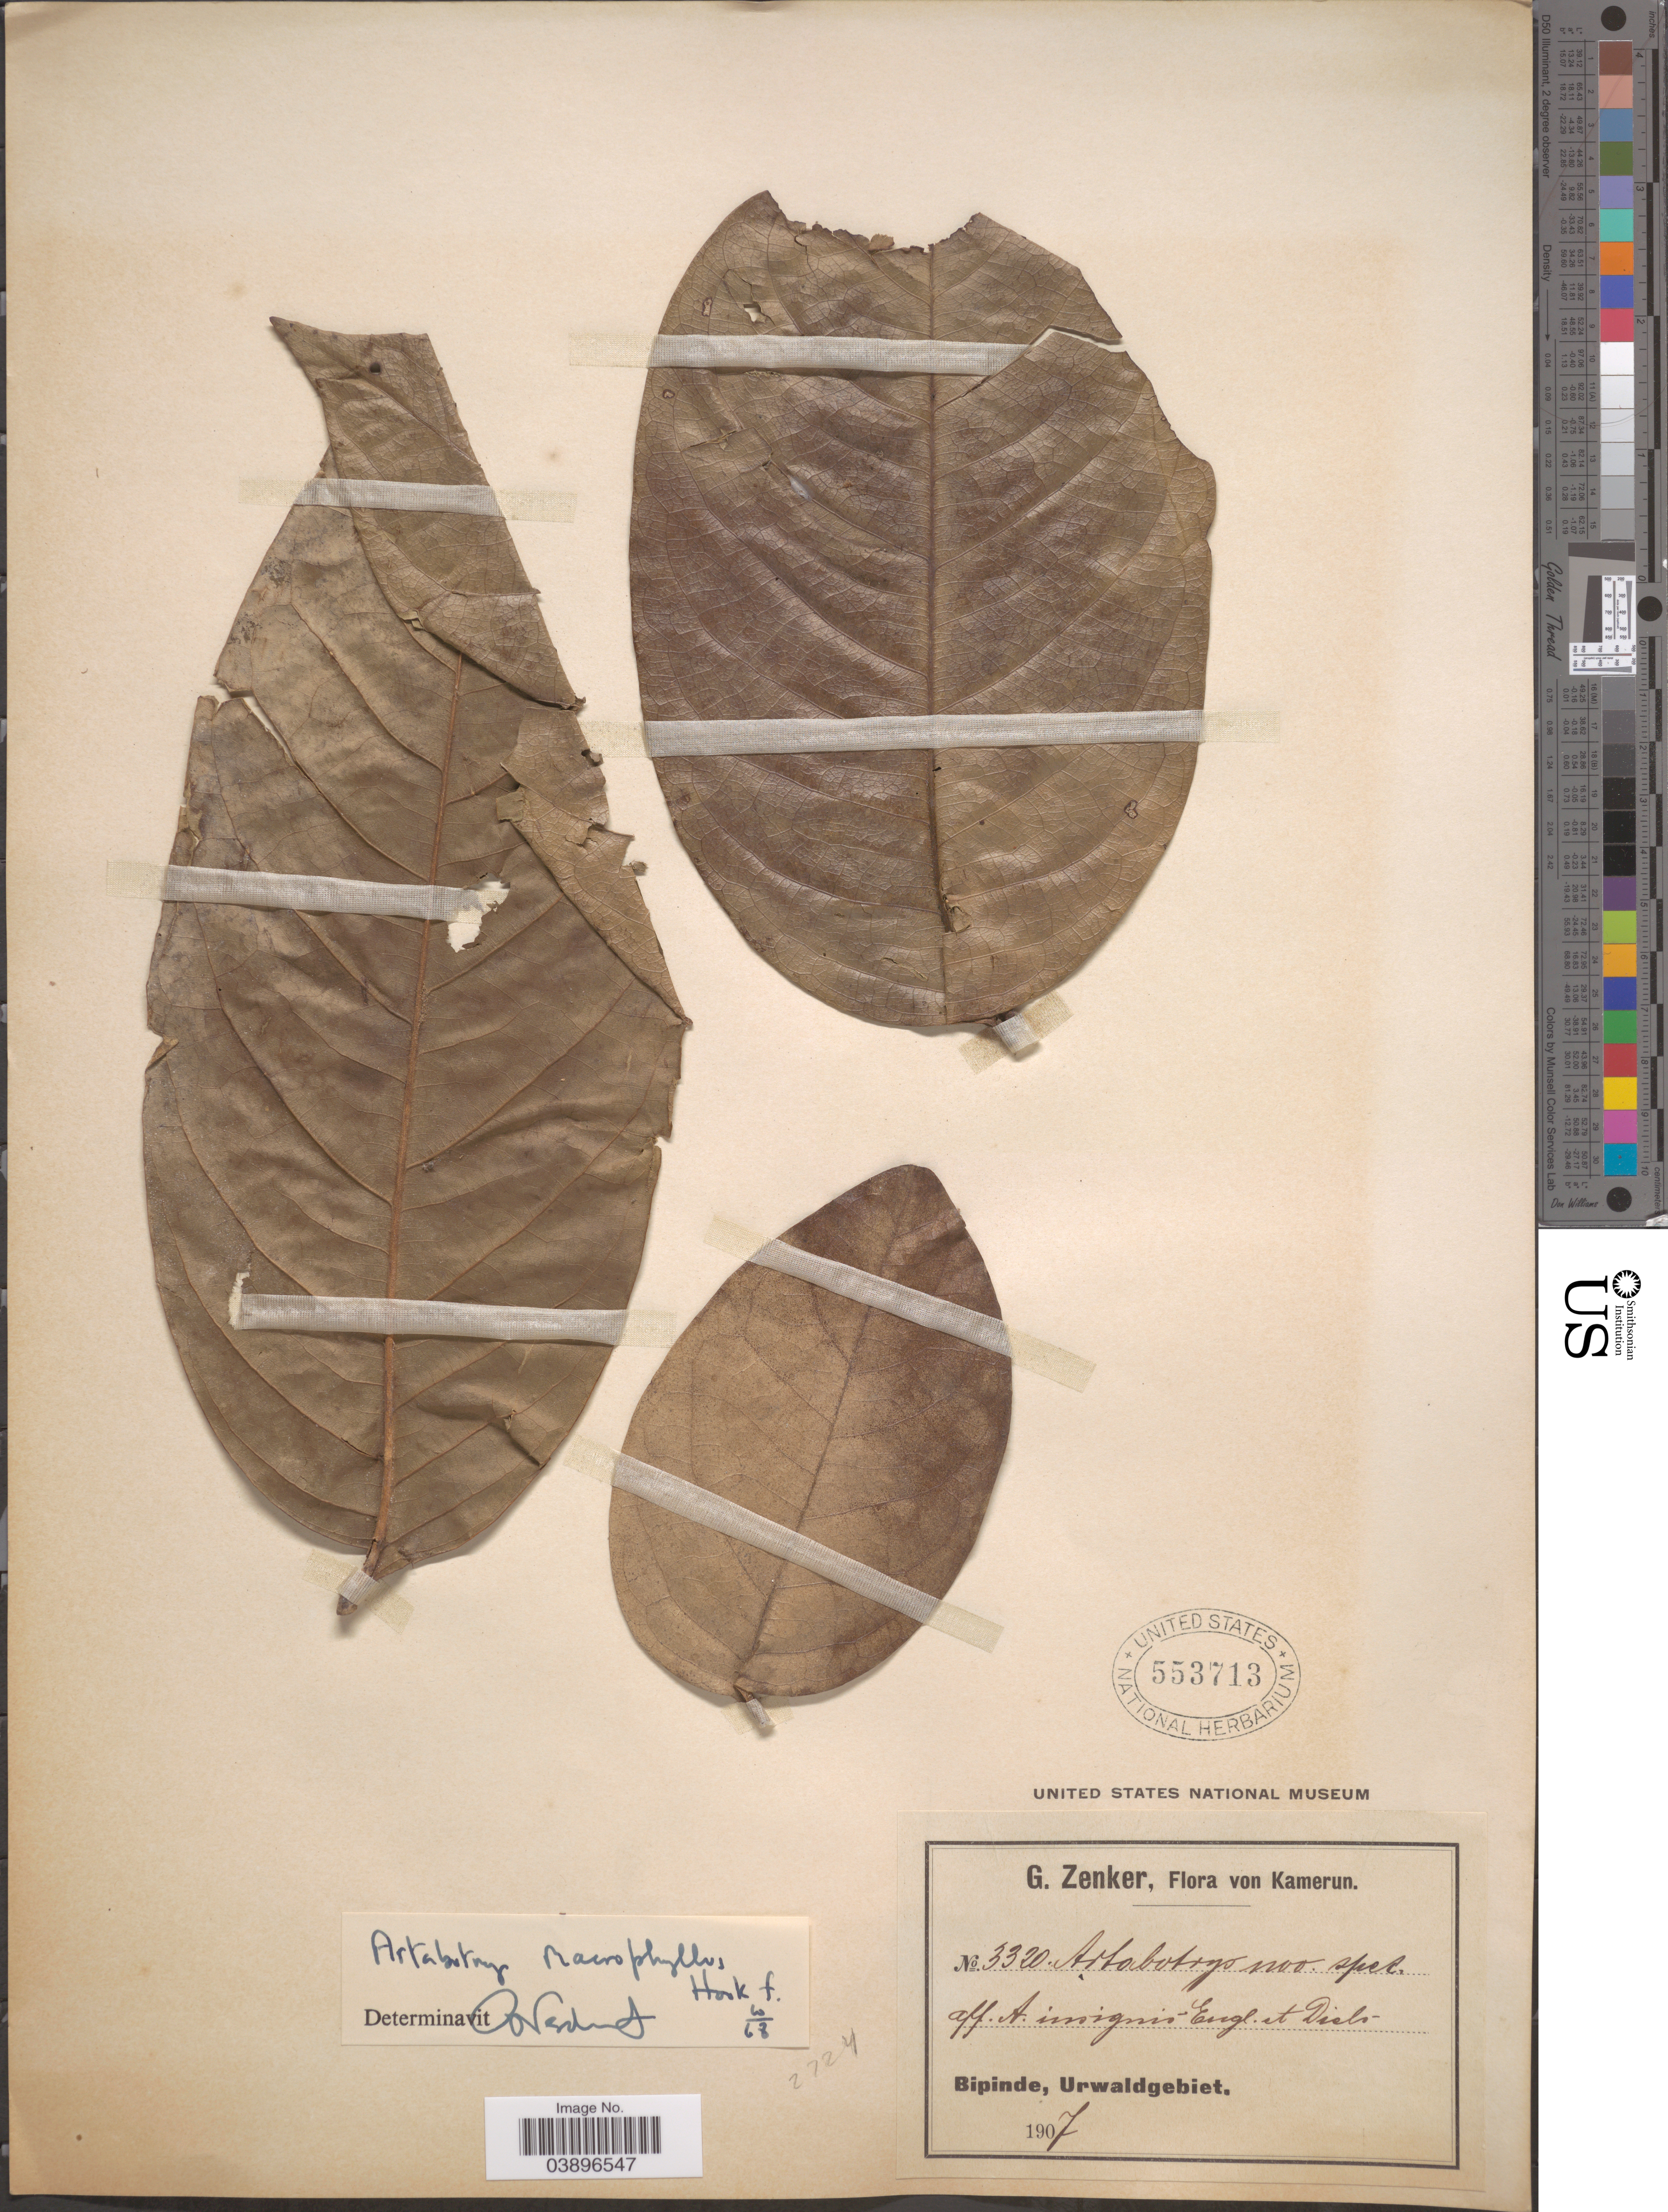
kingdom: Plantae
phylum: Tracheophyta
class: Magnoliopsida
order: Magnoliales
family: Annonaceae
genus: Artabotrys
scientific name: Artabotrys macrophyllus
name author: Hook. f.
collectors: G. A. Zenker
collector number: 3320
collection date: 1907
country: Cameroon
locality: Bipinde, Urwaldgebiet.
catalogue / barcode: US 553713